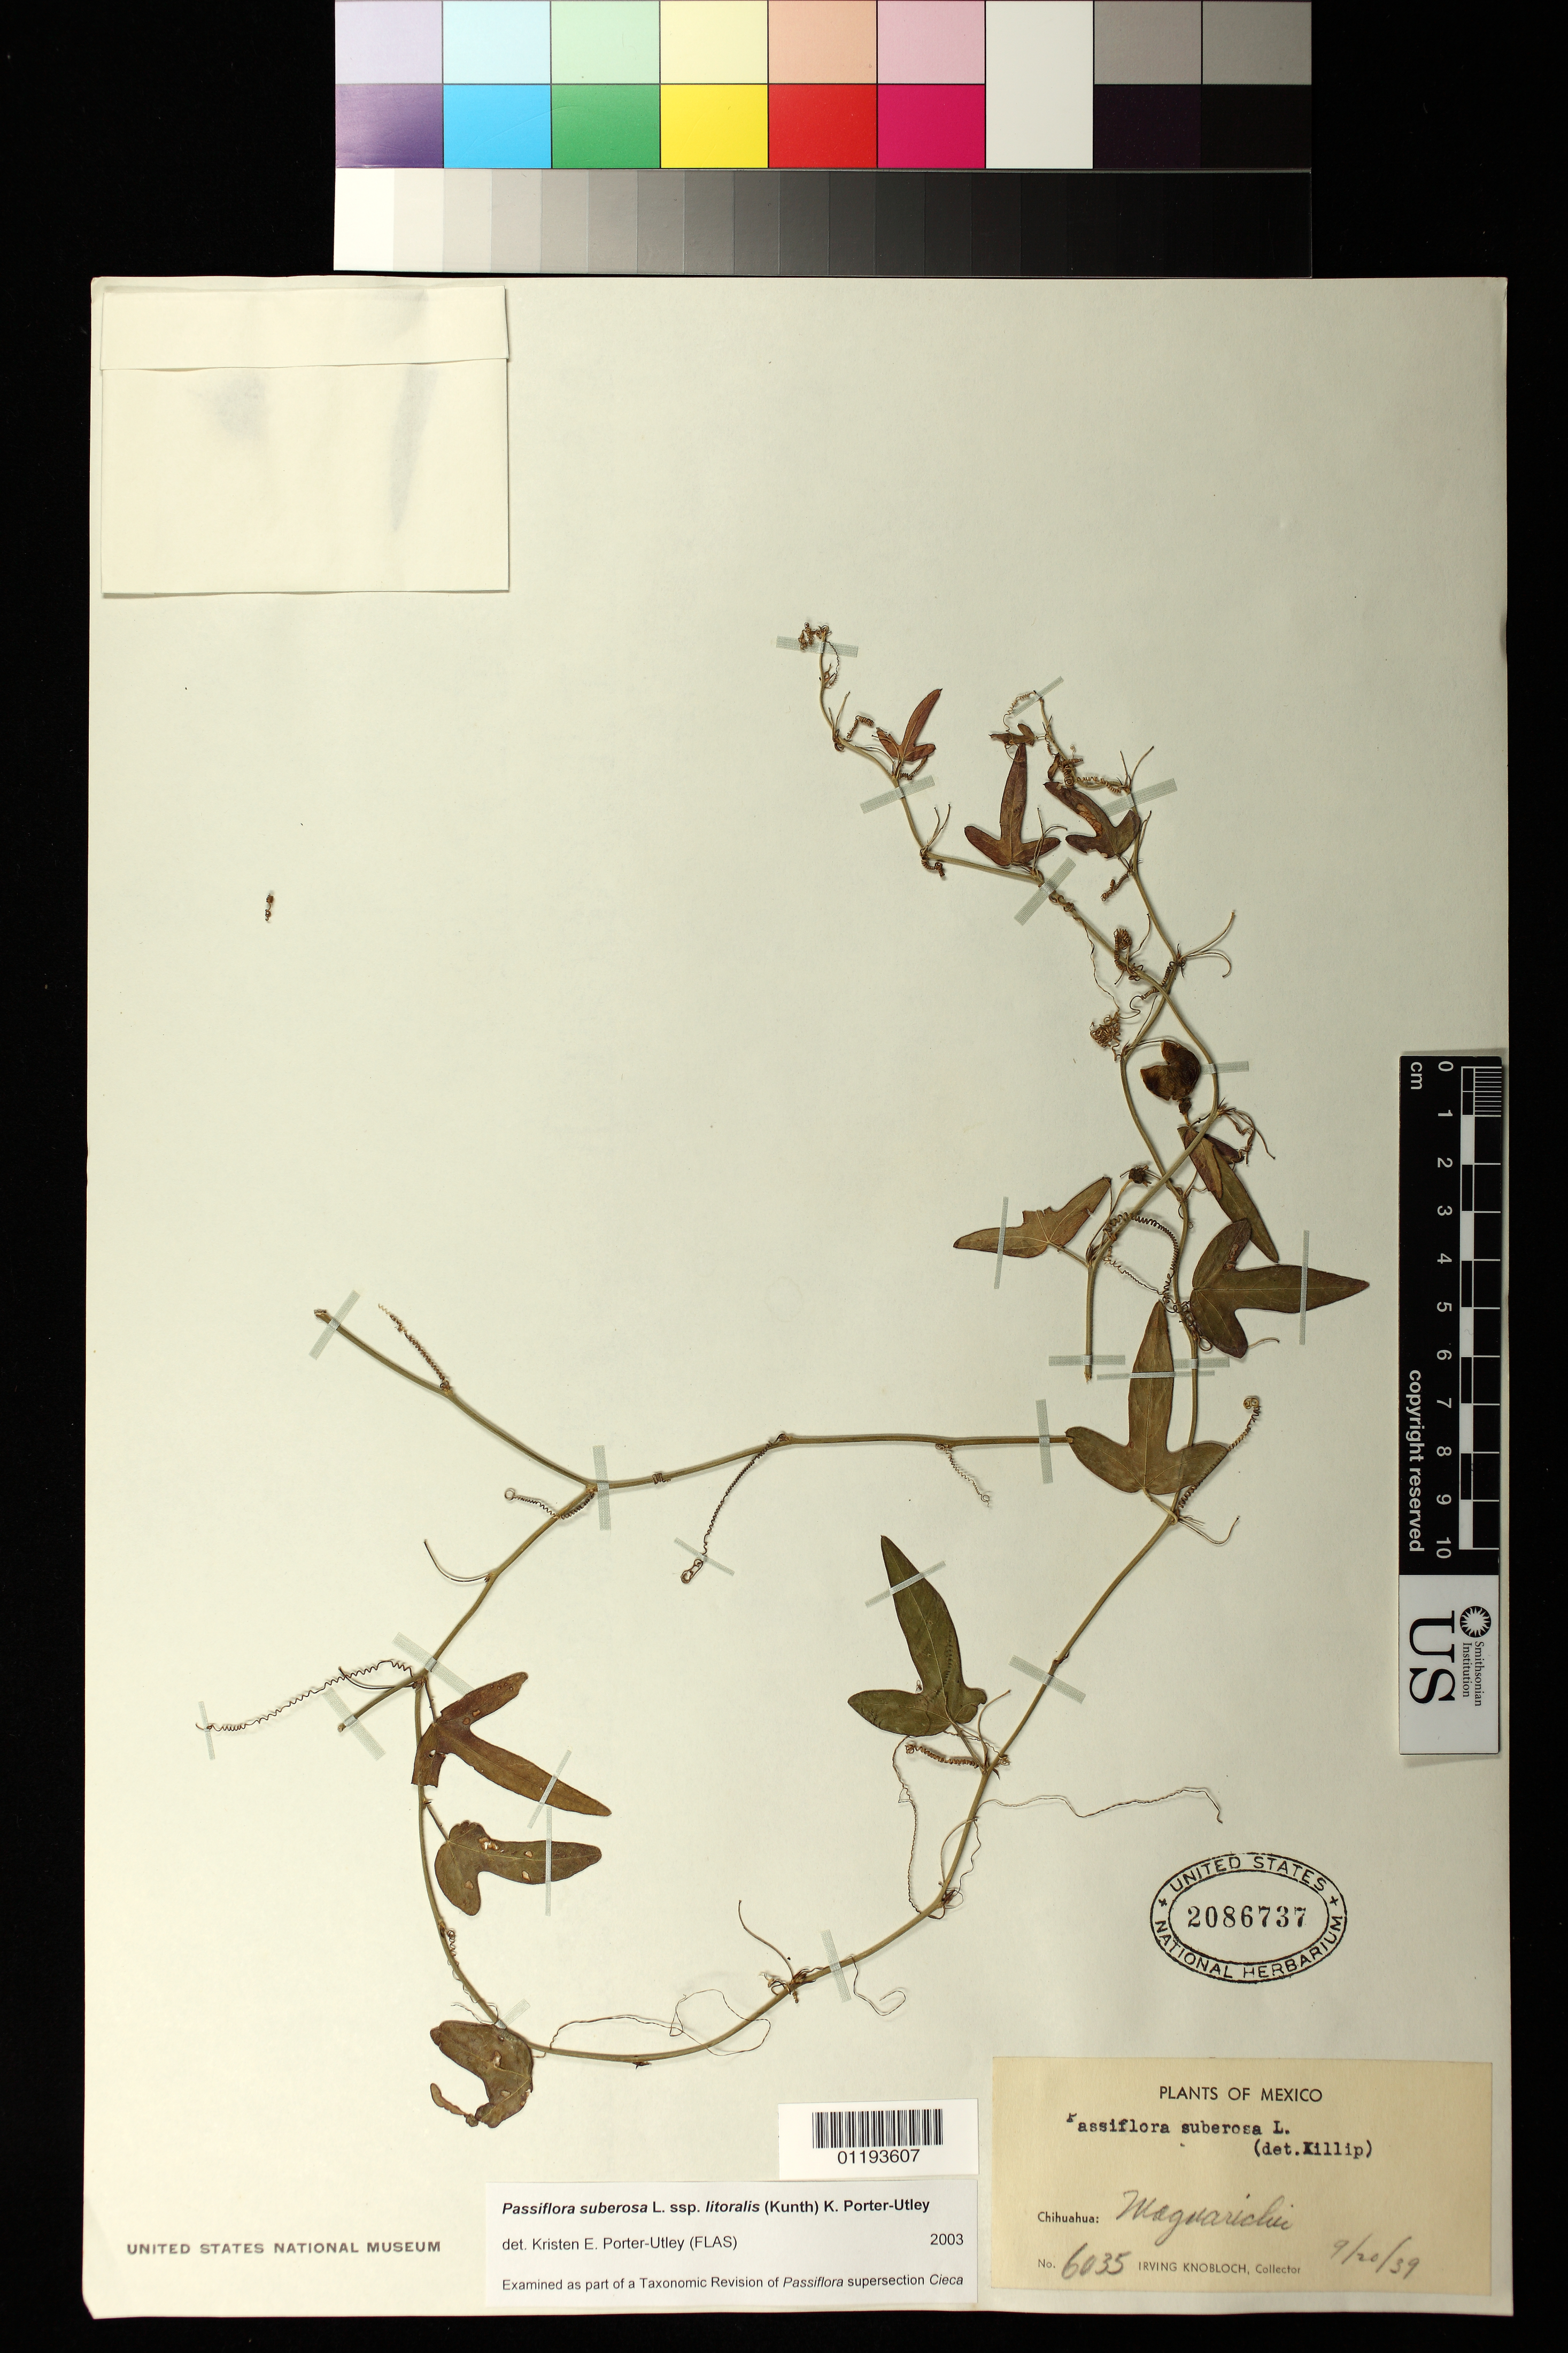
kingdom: Plantae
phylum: Tracheophyta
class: Magnoliopsida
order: Malpighiales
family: Passifloraceae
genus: Passiflora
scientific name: Passiflora suberosa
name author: L.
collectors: I. W. Knobloch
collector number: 6035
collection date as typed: Sep 20 1939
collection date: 1939-09-20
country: Mexico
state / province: Chihuahua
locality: Maguarichie [Maguarichi]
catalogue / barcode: US 2086737